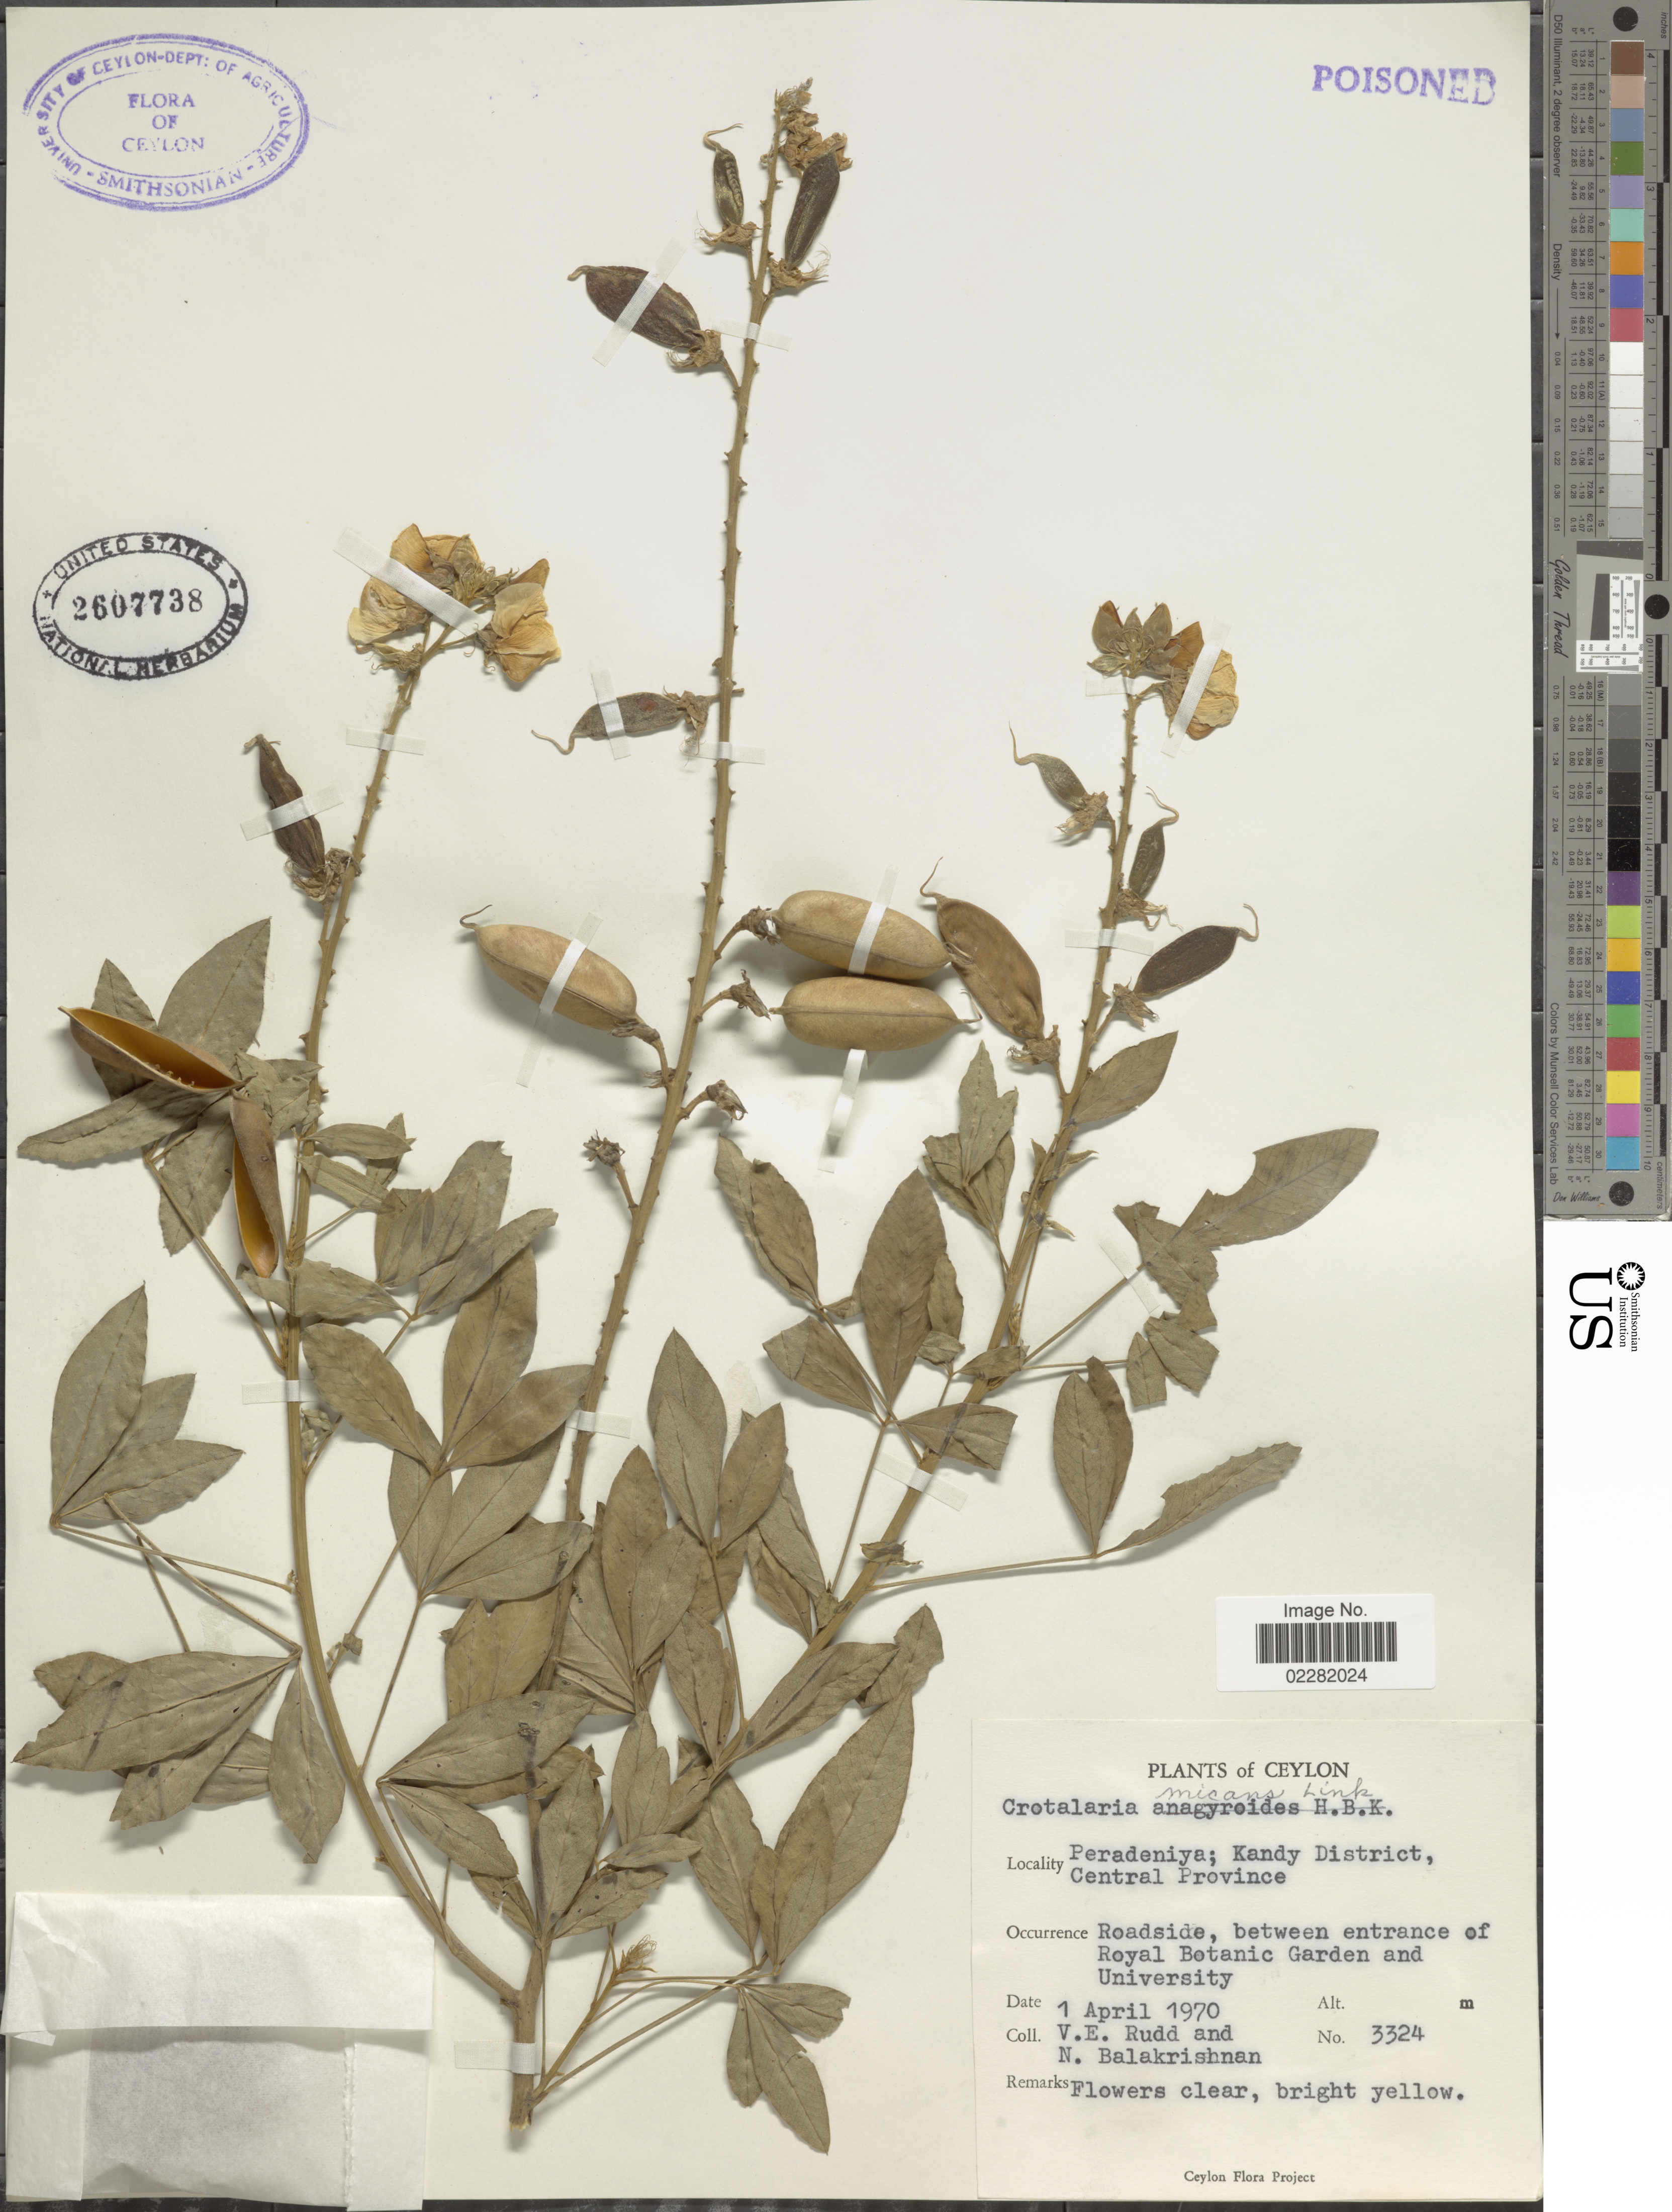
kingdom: Plantae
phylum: Tracheophyta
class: Magnoliopsida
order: Fabales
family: Fabaceae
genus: Crotalaria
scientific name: Crotalaria micans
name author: Link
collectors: V. E. Rudd & N. Balakrishnan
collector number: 3324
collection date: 1970-04-01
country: Sri Lanka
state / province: Central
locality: Ceylon, Peradeniya: Kandy District, Roadside between entrance of Royal Botanic Garden and University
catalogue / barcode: US 2607738